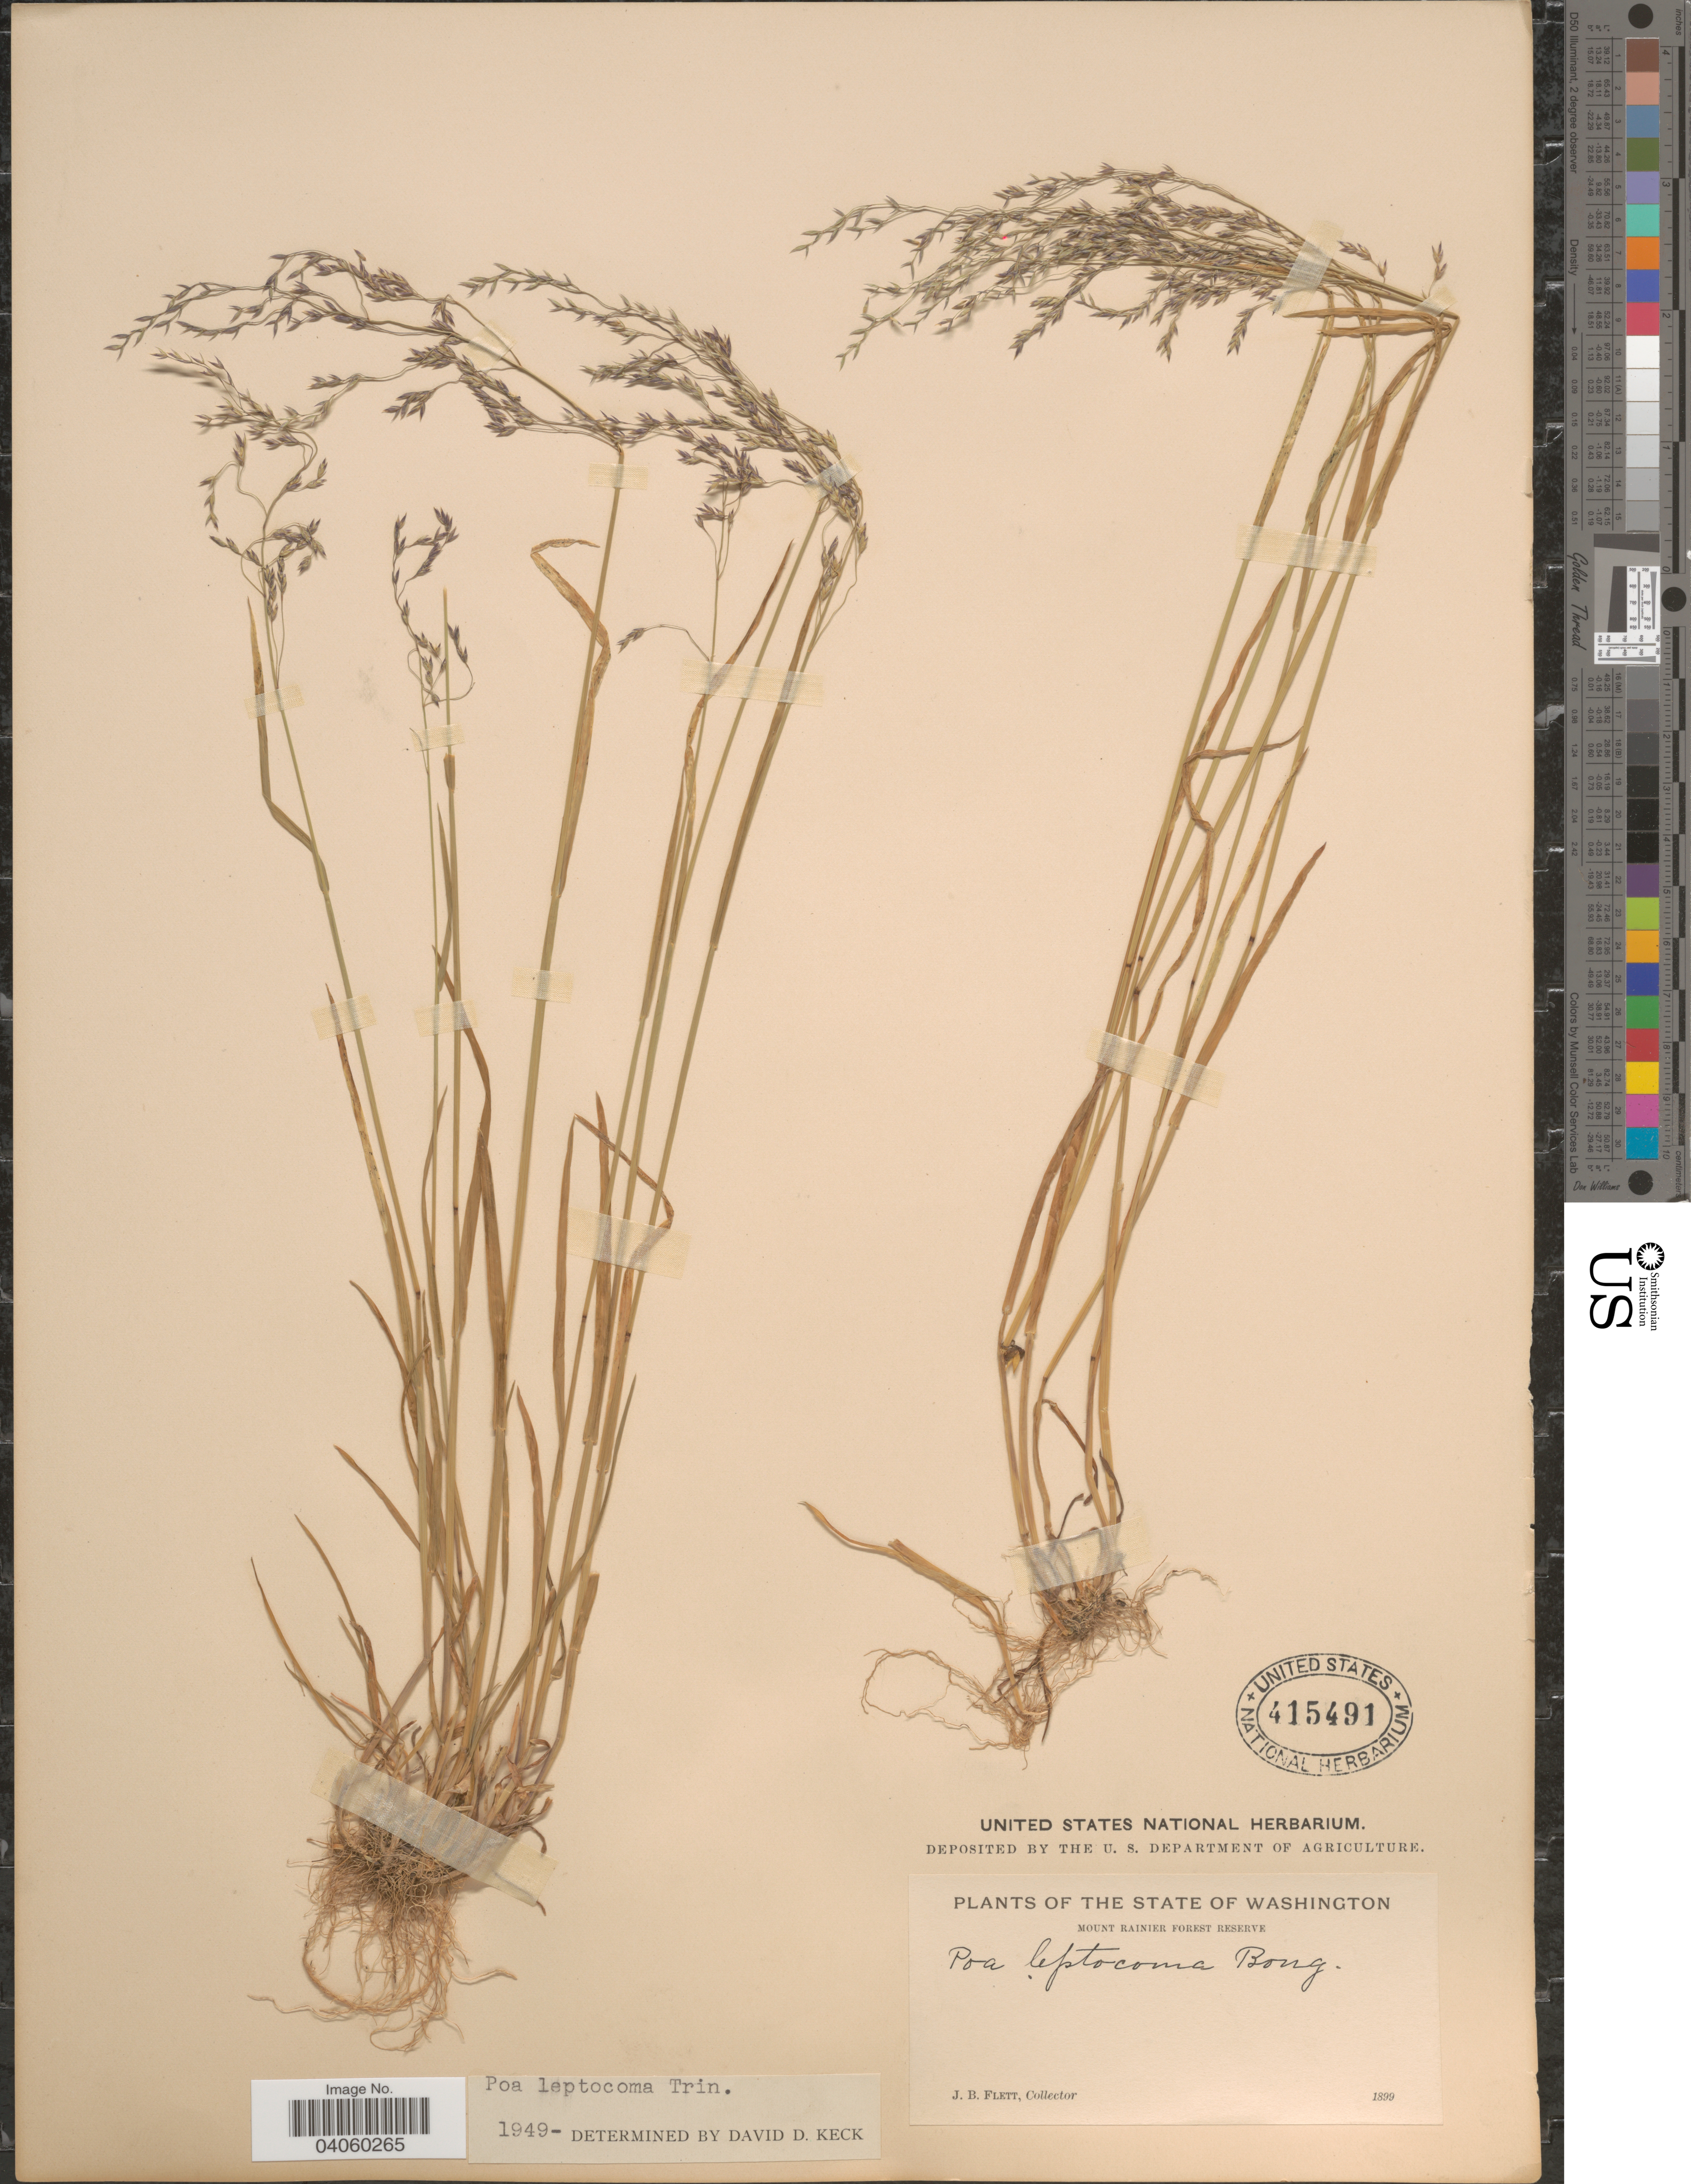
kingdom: Plantae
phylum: Tracheophyta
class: Liliopsida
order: Poales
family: Poaceae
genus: Poa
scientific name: Poa leptocoma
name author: Trin.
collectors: J. Flett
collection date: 1899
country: United States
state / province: Washington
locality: Mount Rainier Forest Reserve.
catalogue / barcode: US 415491